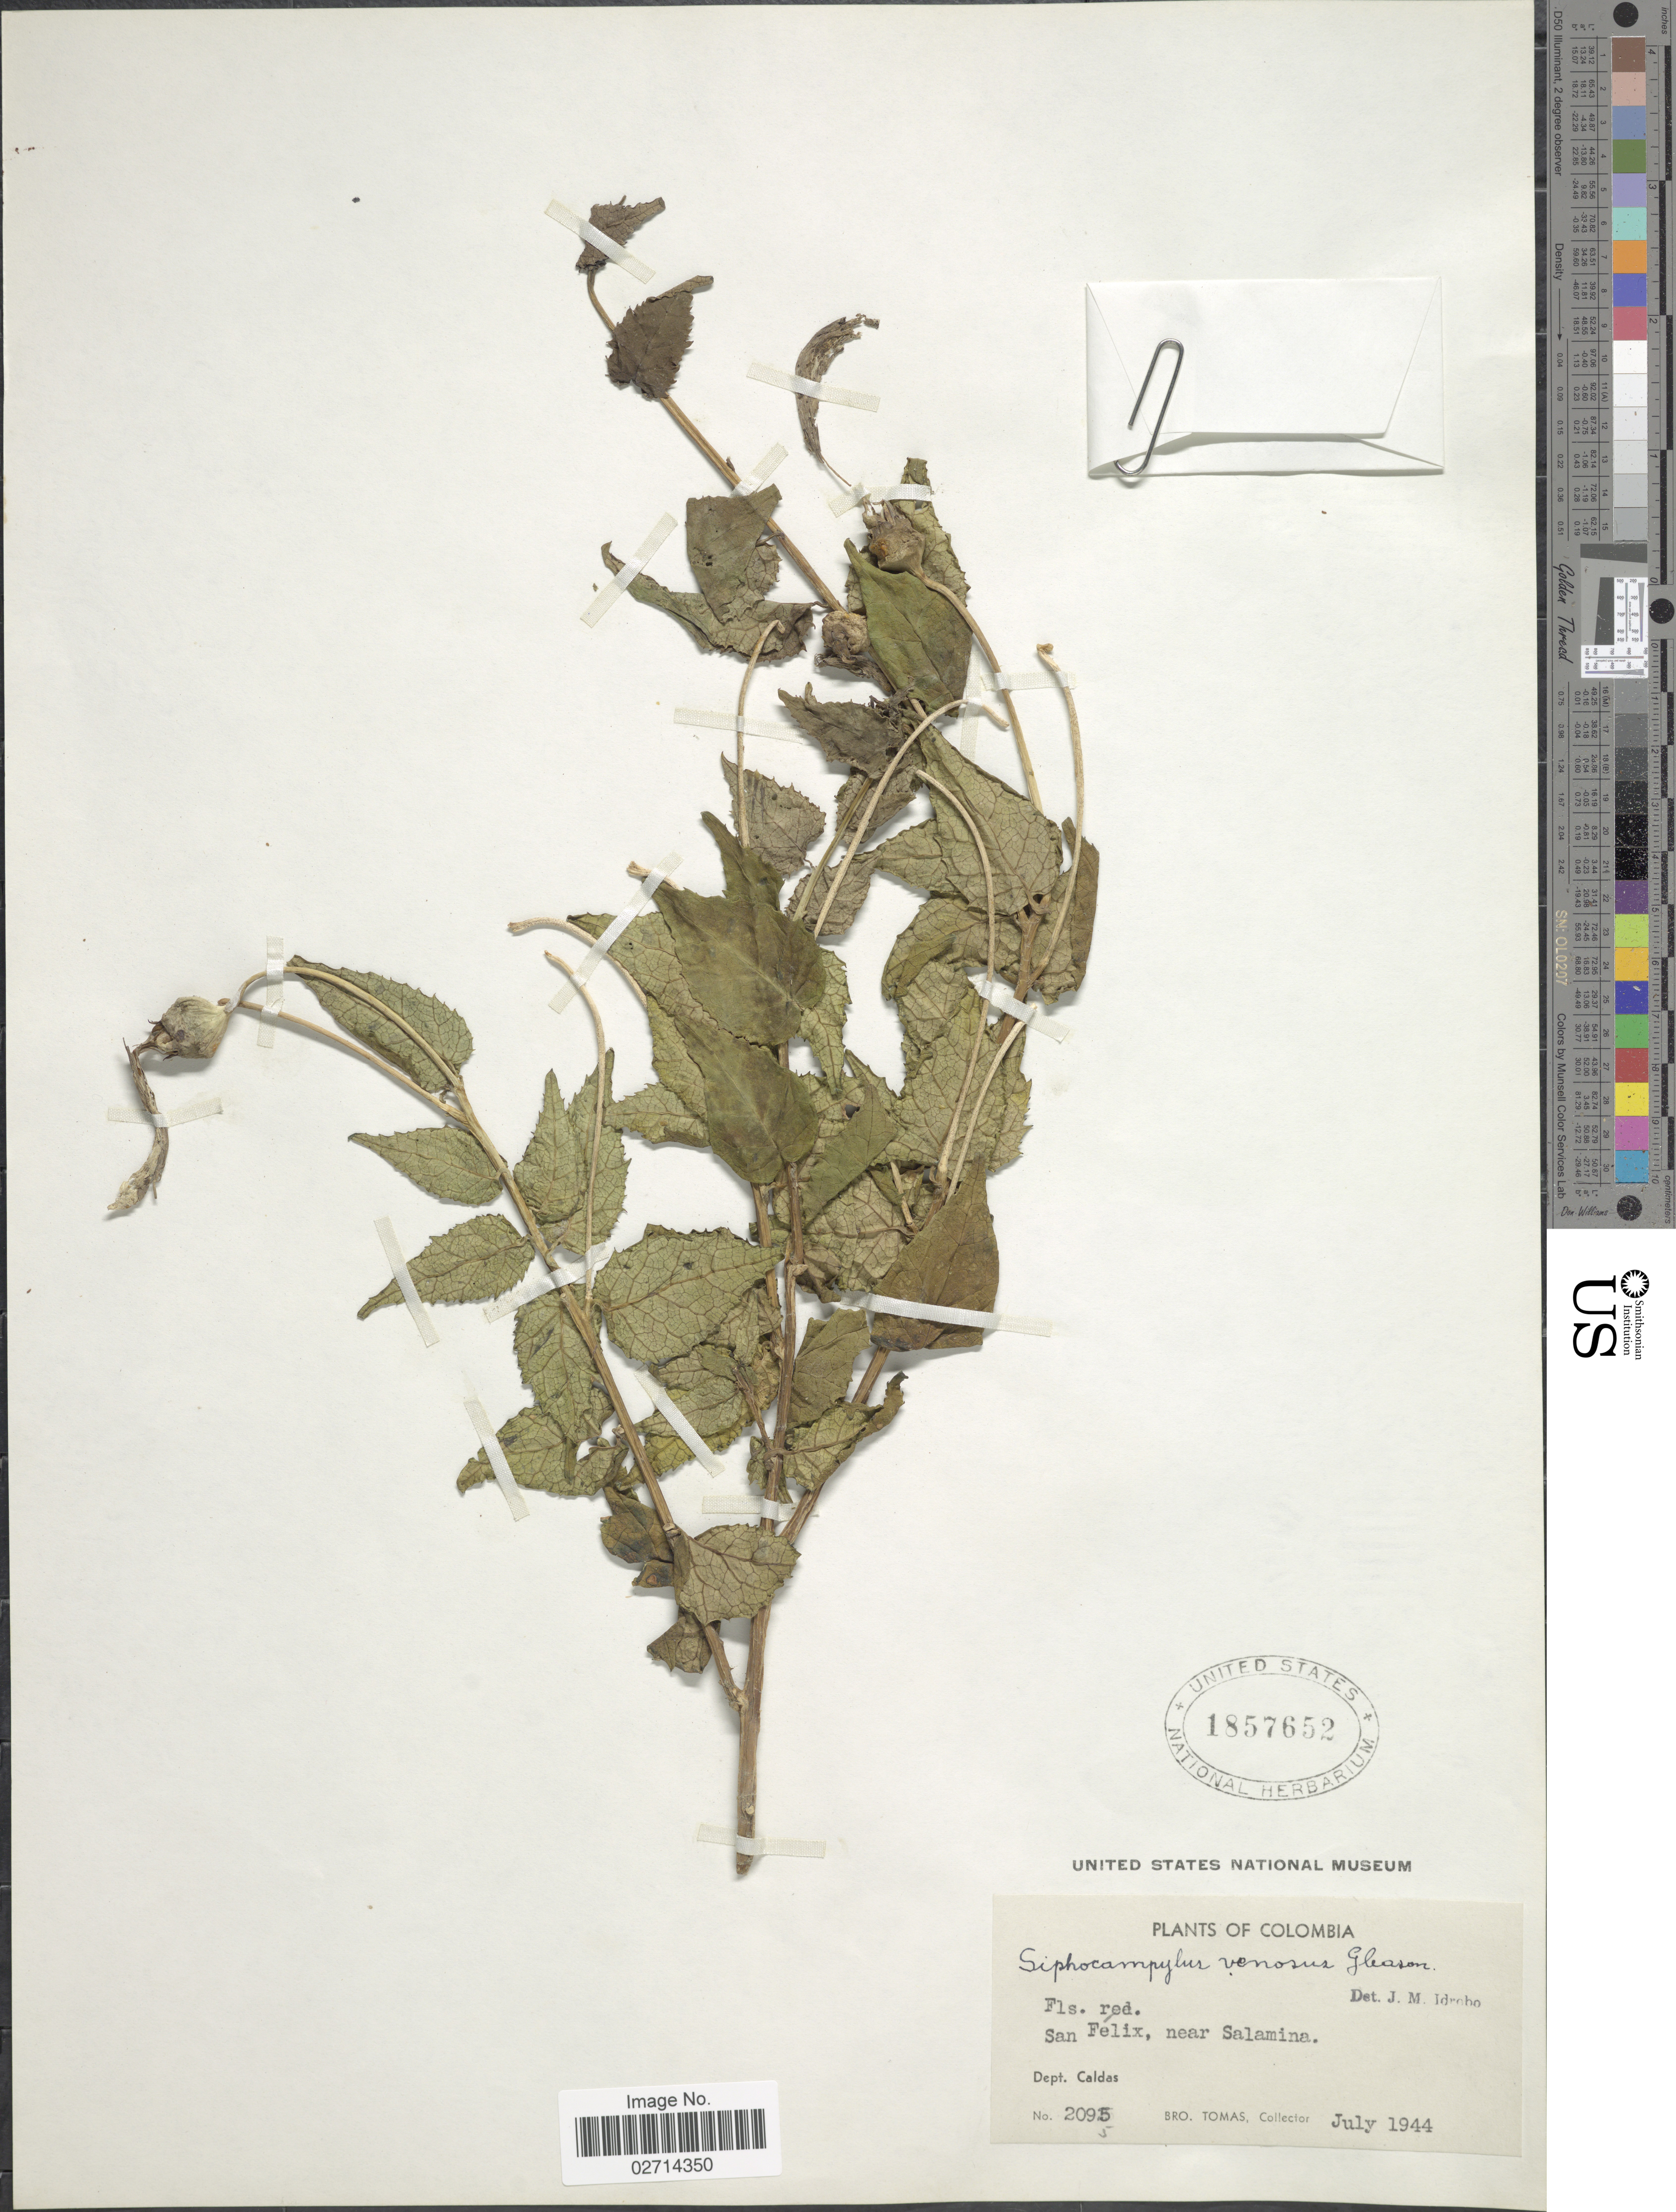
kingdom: Plantae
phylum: Tracheophyta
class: Magnoliopsida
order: Asterales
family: Campanulaceae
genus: Siphocampylus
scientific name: Siphocampylus venosus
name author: Gleason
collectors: B. Tomas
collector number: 2095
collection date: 1944-07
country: Colombia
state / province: Caldas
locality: San Felix, near Salamina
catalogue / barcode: US 1857652